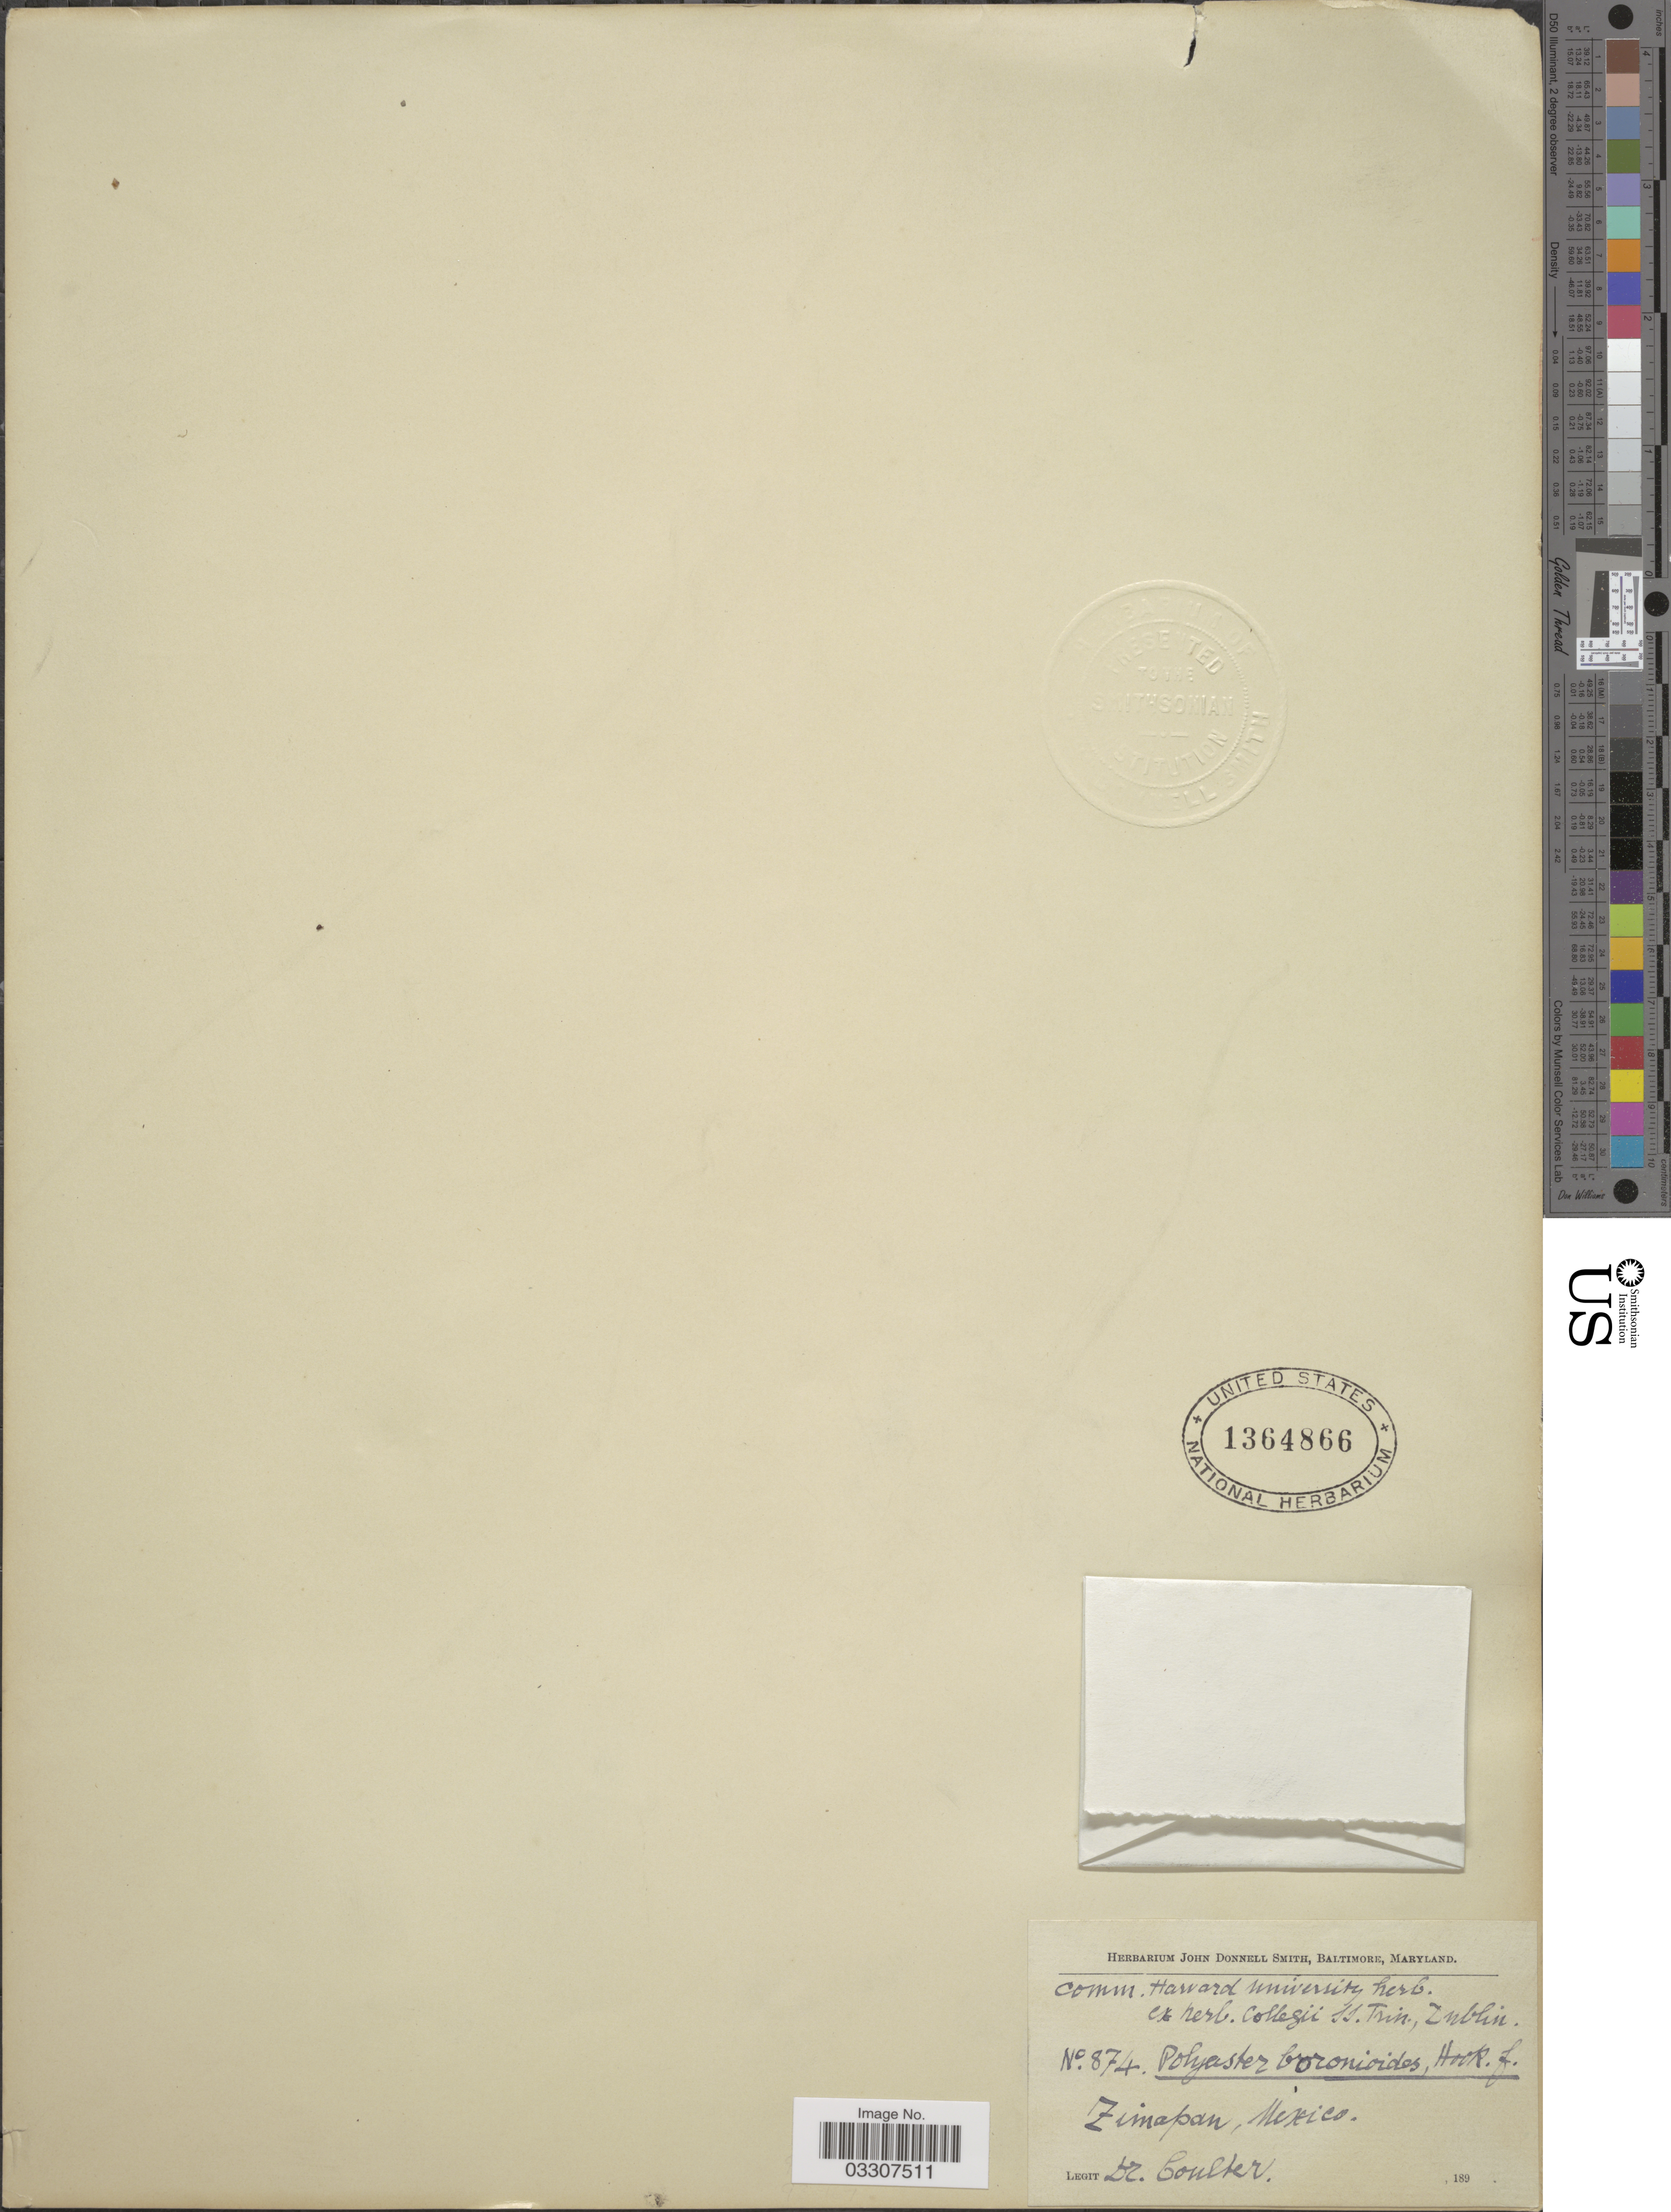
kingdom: Plantae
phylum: Tracheophyta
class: Magnoliopsida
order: Sapindales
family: Rutaceae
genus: Polyaster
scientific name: Polyaster boronioides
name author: Hook. f.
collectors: -- Coulter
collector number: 874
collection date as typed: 189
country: Mexico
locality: Zimapan.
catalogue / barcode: US 1364866